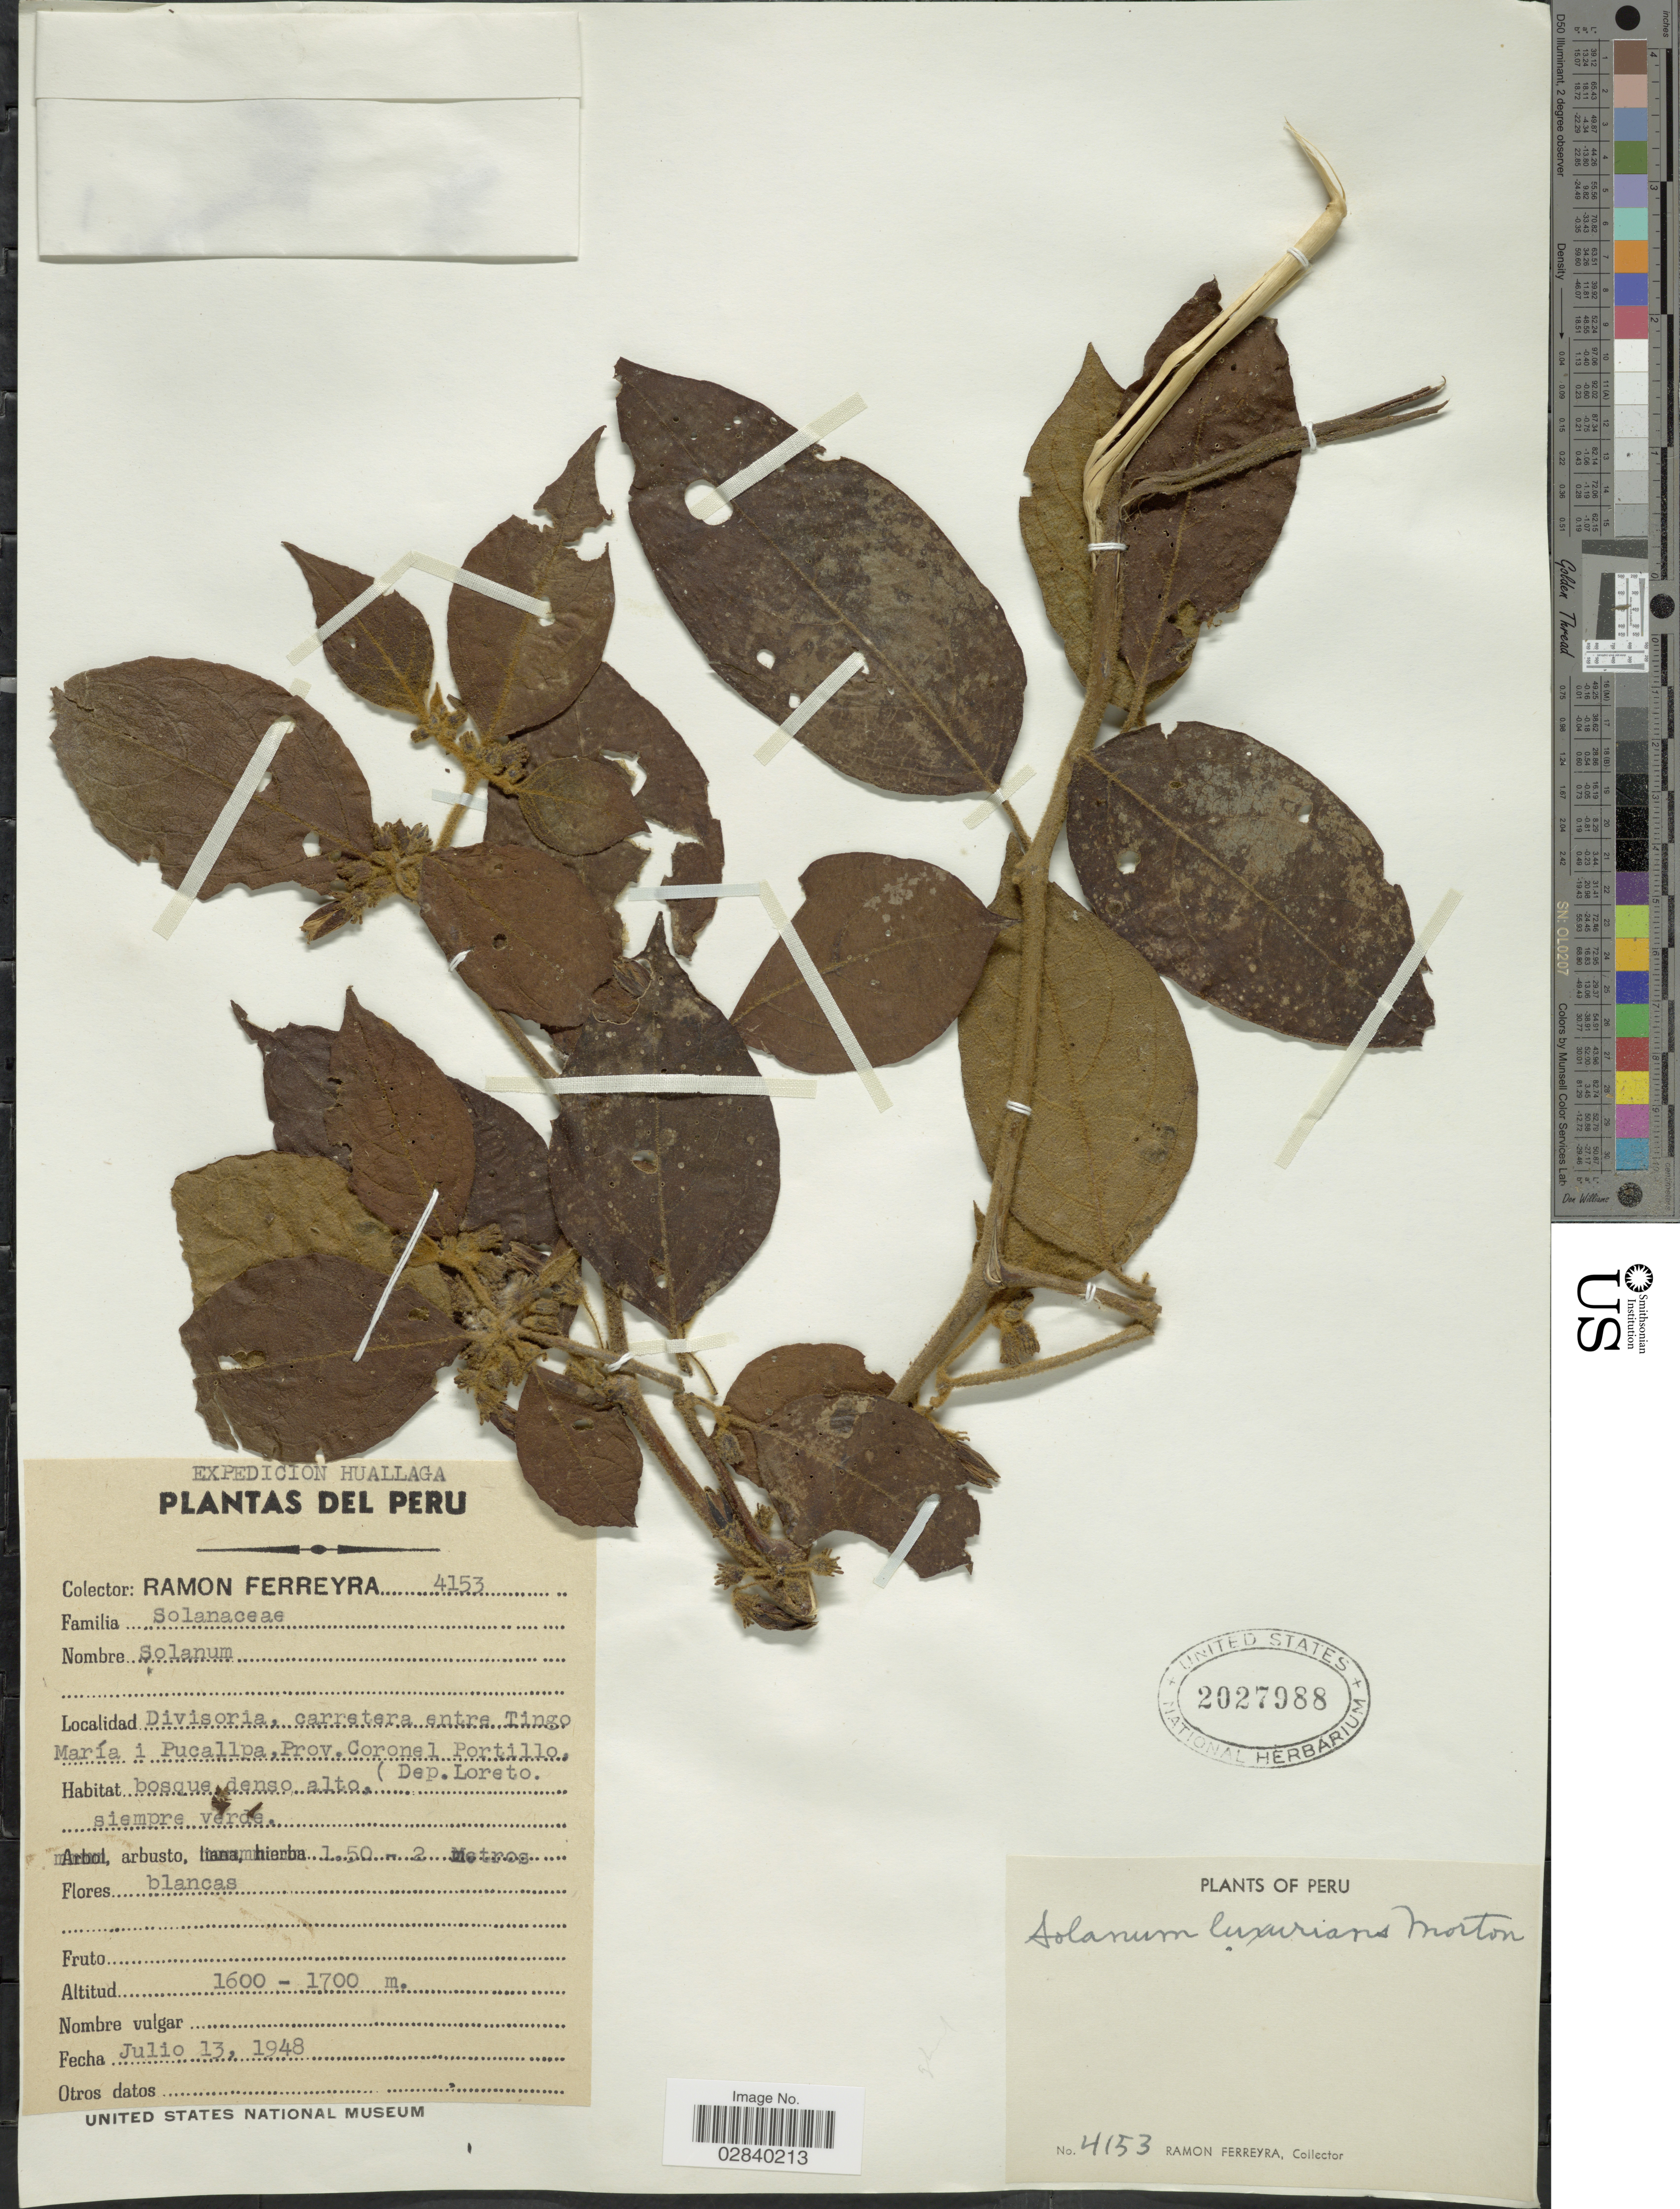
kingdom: Plantae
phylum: Tracheophyta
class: Magnoliopsida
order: Solanales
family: Solanaceae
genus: Solanum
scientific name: Solanum luxurians Morton sp. nov. ined.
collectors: R. A. Ferreyra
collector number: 4153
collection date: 1948-07-13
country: Peru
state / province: Loreto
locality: Divisoria, carretera entre Tingo María i Pucallpa, Prov. Coronel Portillo. (Dep. Loreto.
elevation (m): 1600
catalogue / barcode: US 2027988